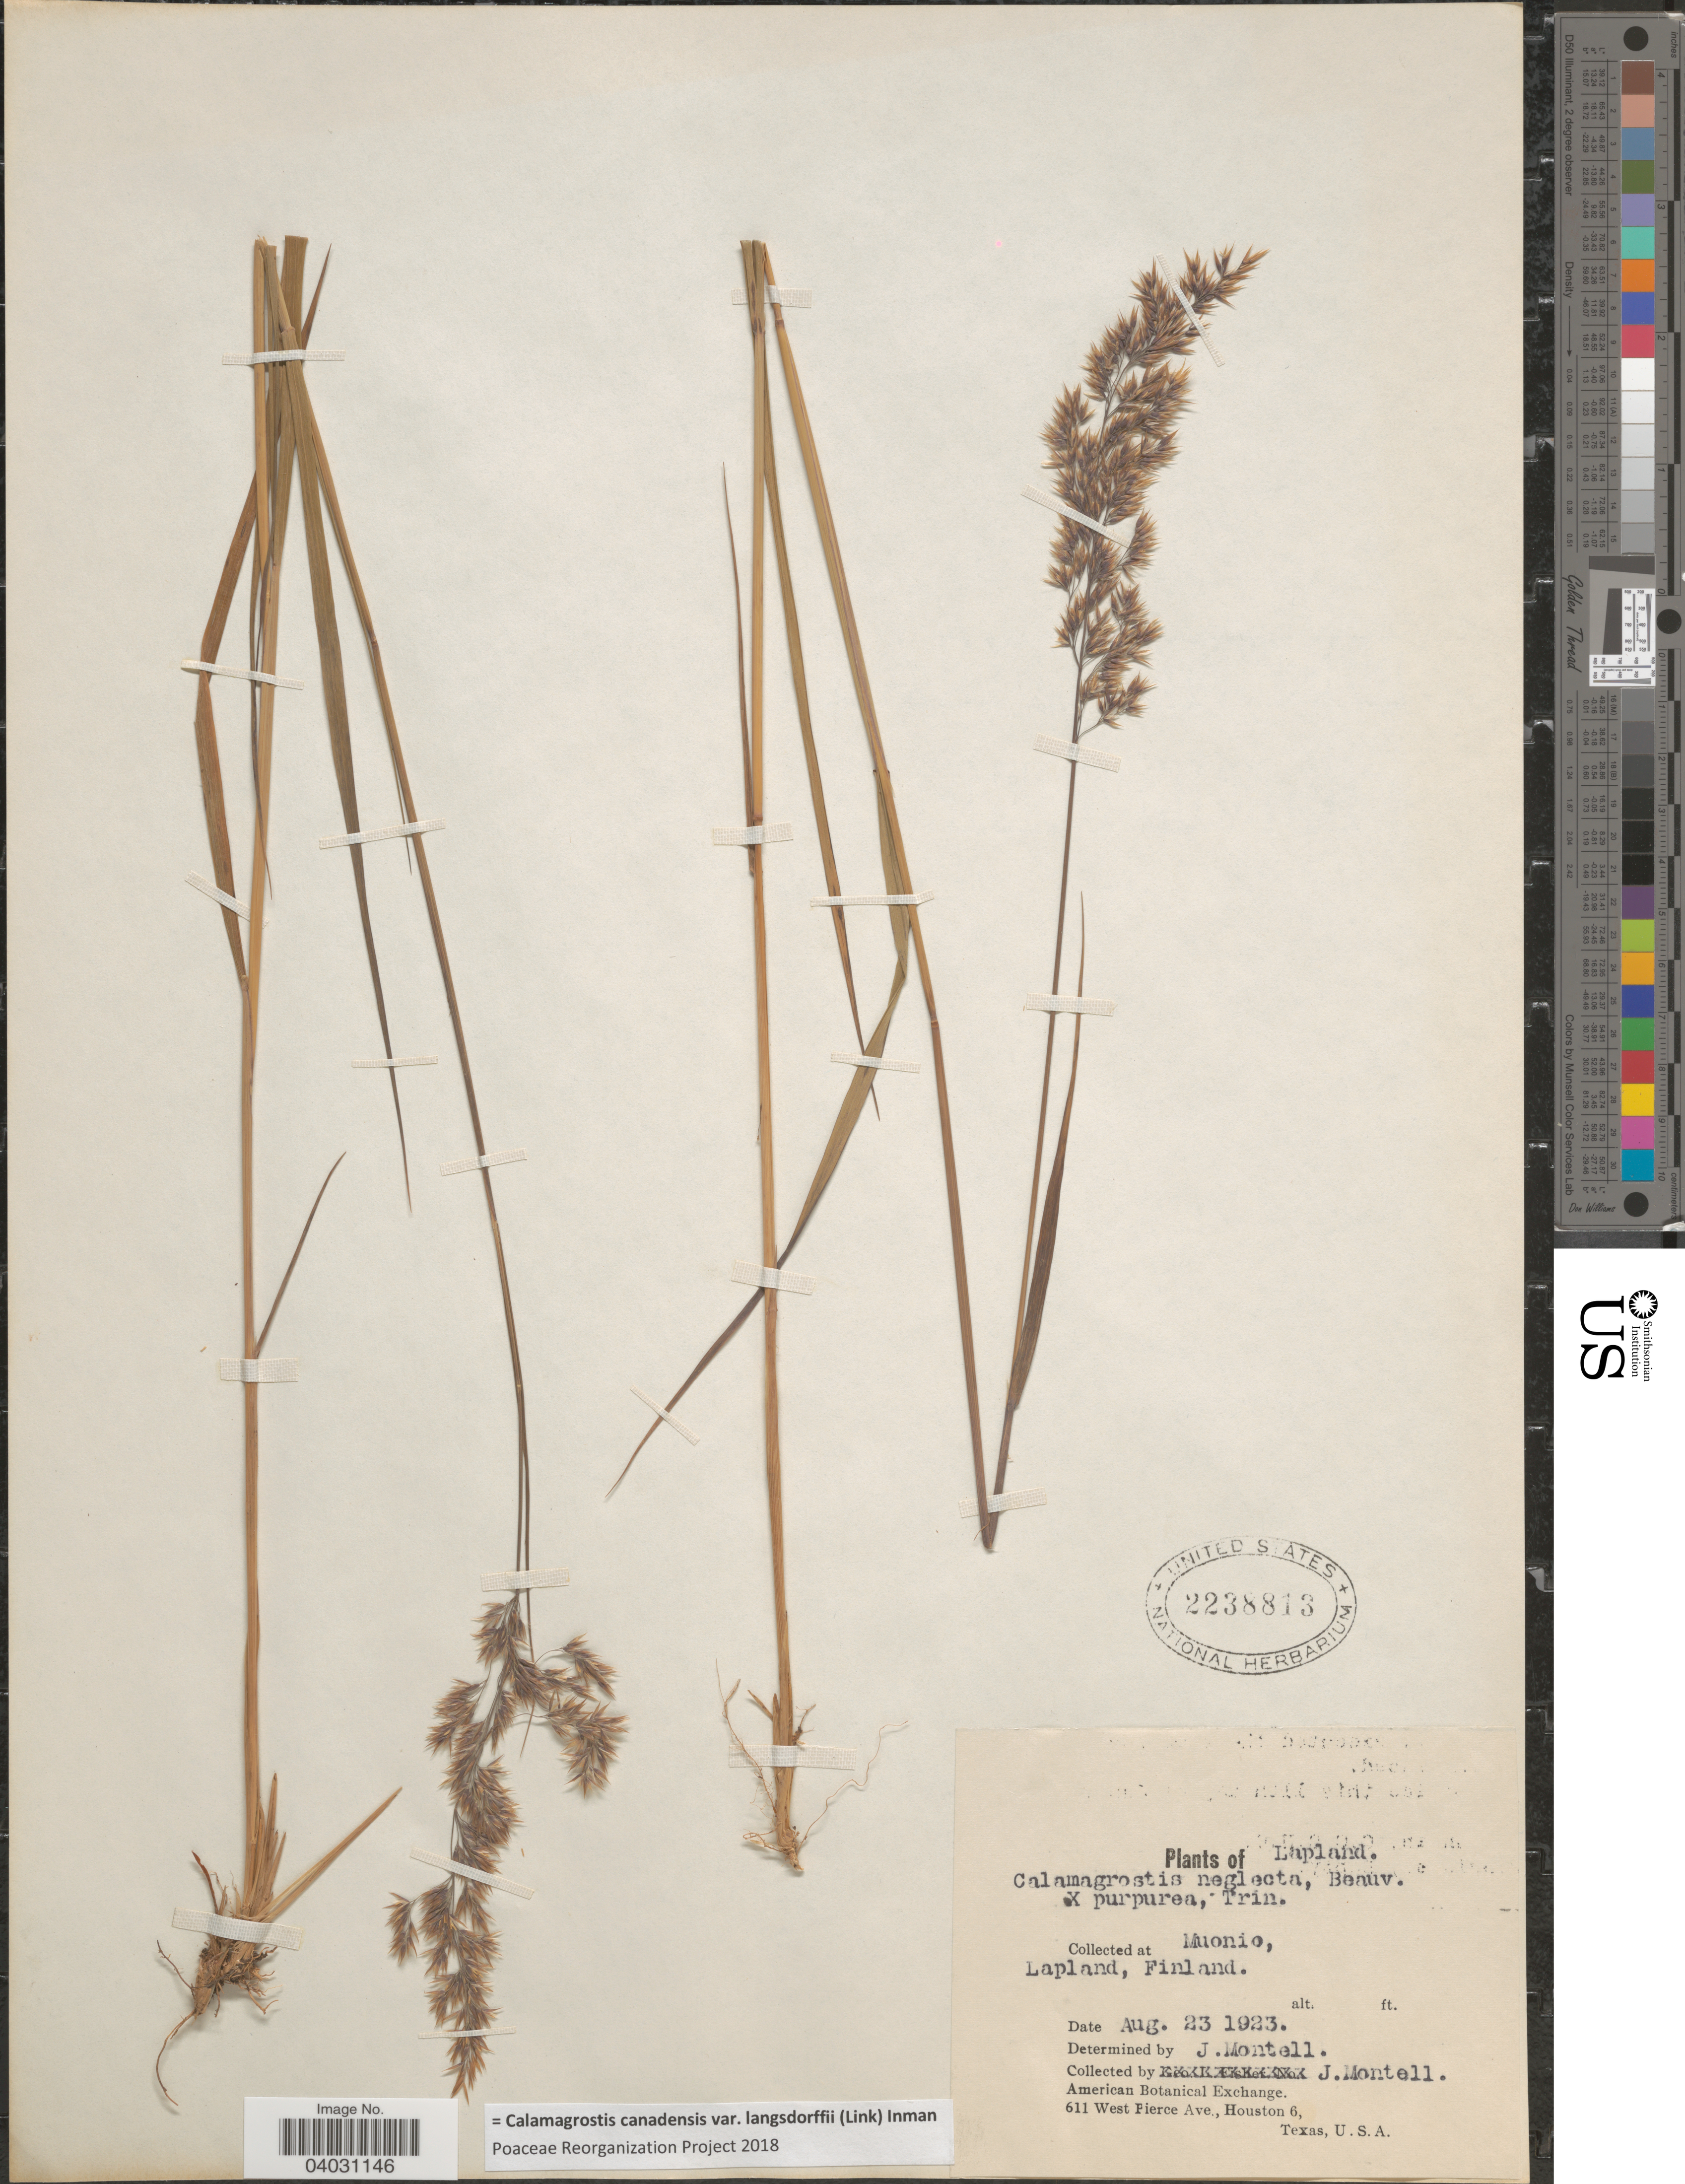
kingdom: Plantae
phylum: Tracheophyta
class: Liliopsida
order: Poales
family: Poaceae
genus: Calamagrostis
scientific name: Calamagrostis canadensis var. langsdorffii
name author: (Link) Inman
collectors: J. Montell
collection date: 1923-08-23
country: Finland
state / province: Lappi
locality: Lapland. Muonio, Lapland.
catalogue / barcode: US 2238813